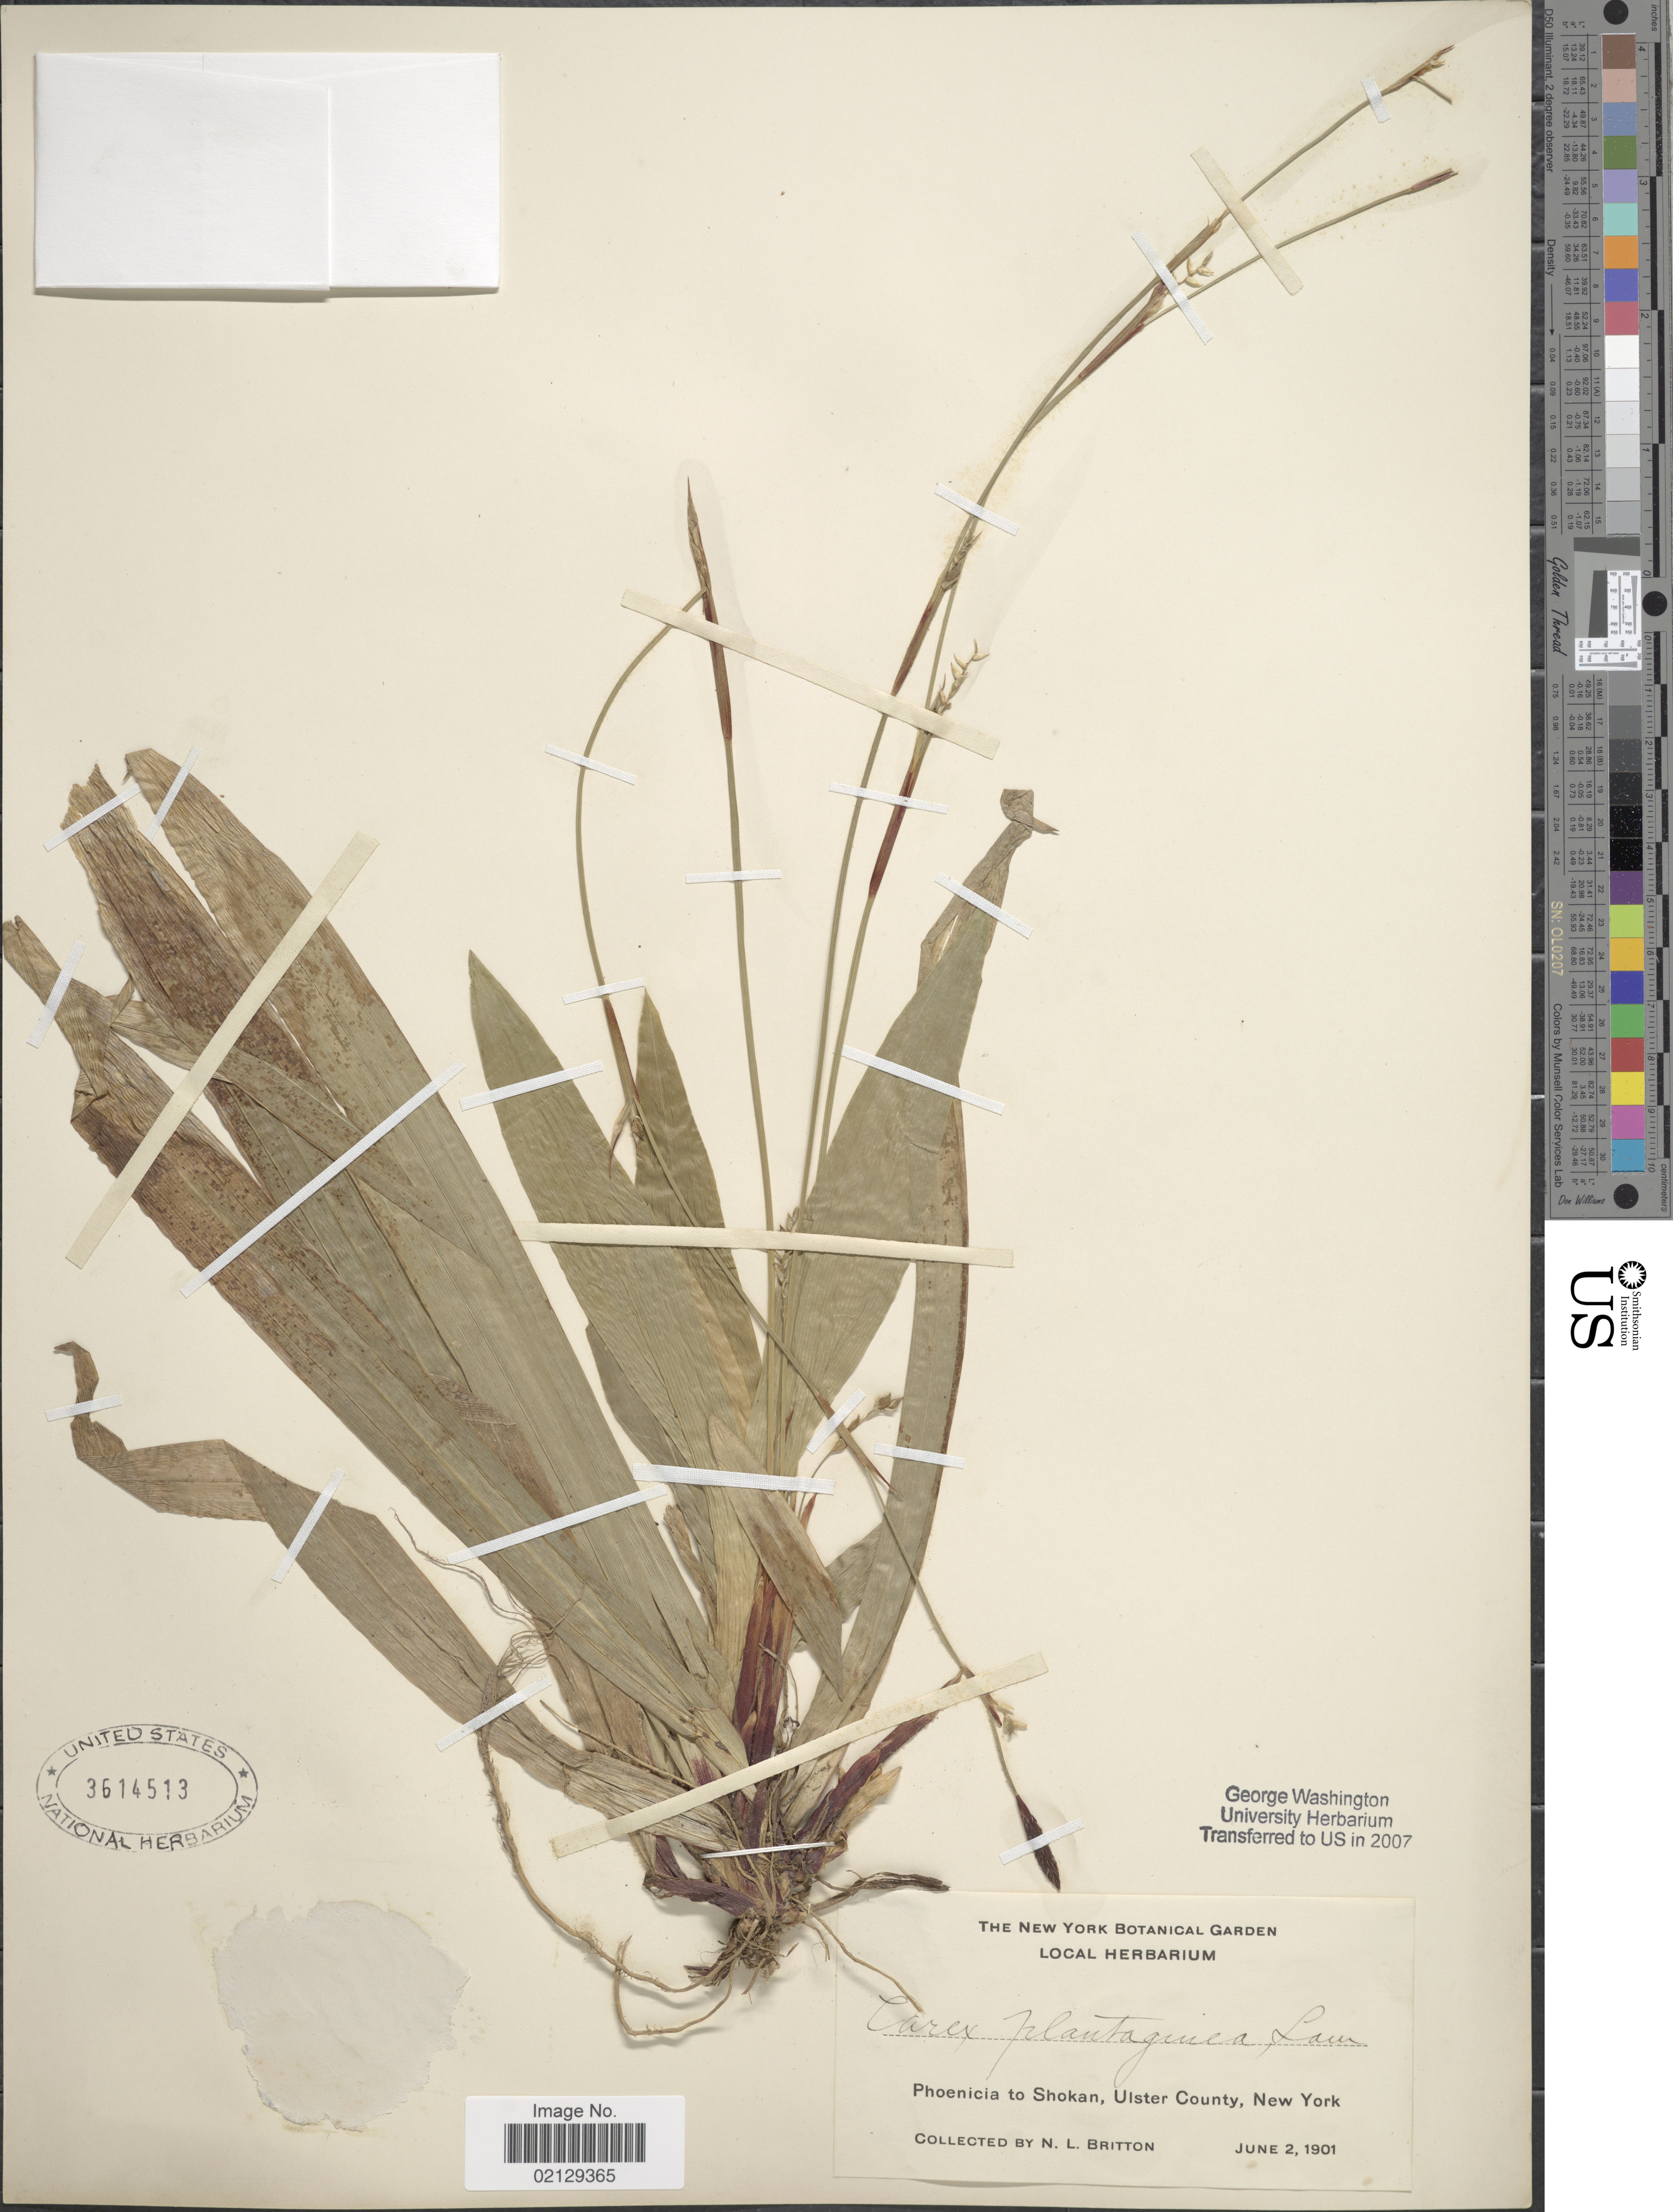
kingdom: Plantae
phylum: Tracheophyta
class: Liliopsida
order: Poales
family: Cyperaceae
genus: Carex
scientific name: Carex plantaginea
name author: Lam.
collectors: N. Britton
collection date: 1901-06-02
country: United States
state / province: New York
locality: Phoenicia to Shokan, Ulster County, New York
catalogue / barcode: US 3614513